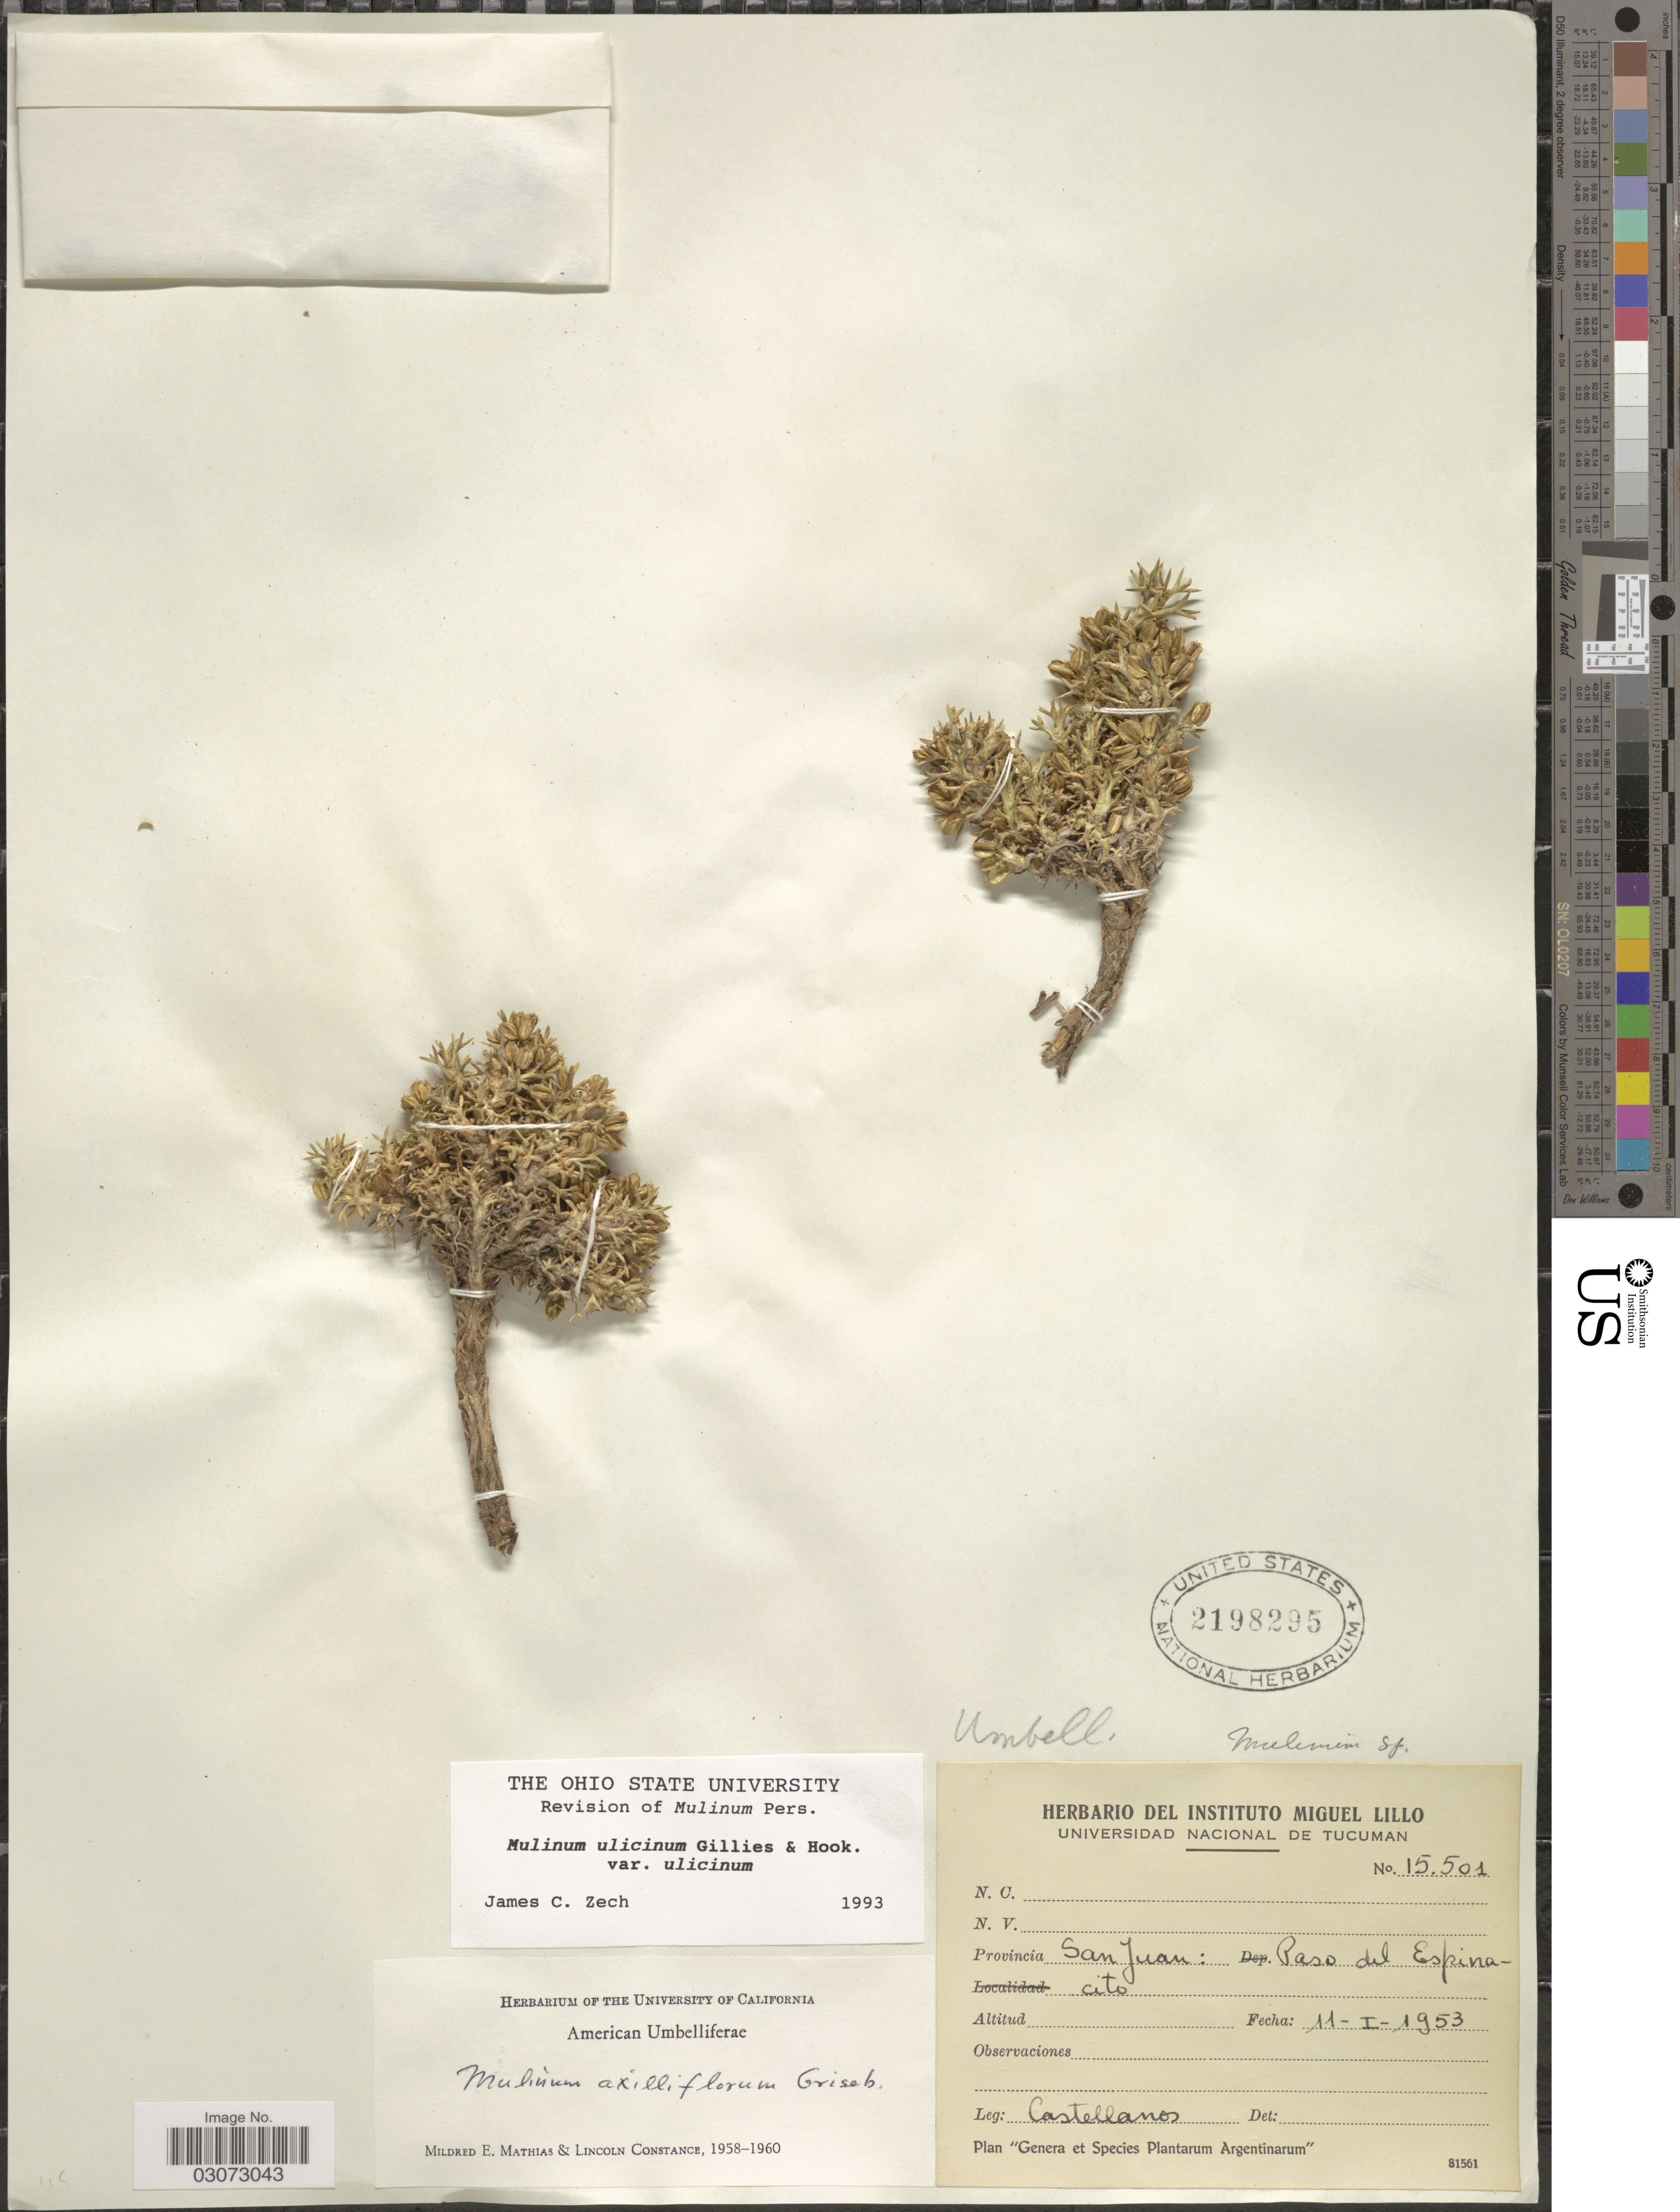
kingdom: Plantae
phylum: Tracheophyta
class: Magnoliopsida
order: Apiales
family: Apiaceae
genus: Mulinum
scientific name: Mulinum ulicinum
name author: Gillet & Hook.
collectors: -- Castellanos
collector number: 15501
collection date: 1953-01-11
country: Argentina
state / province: San Juan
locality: Provincia San Juan: Paso del Espinacito.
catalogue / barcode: US 2198295